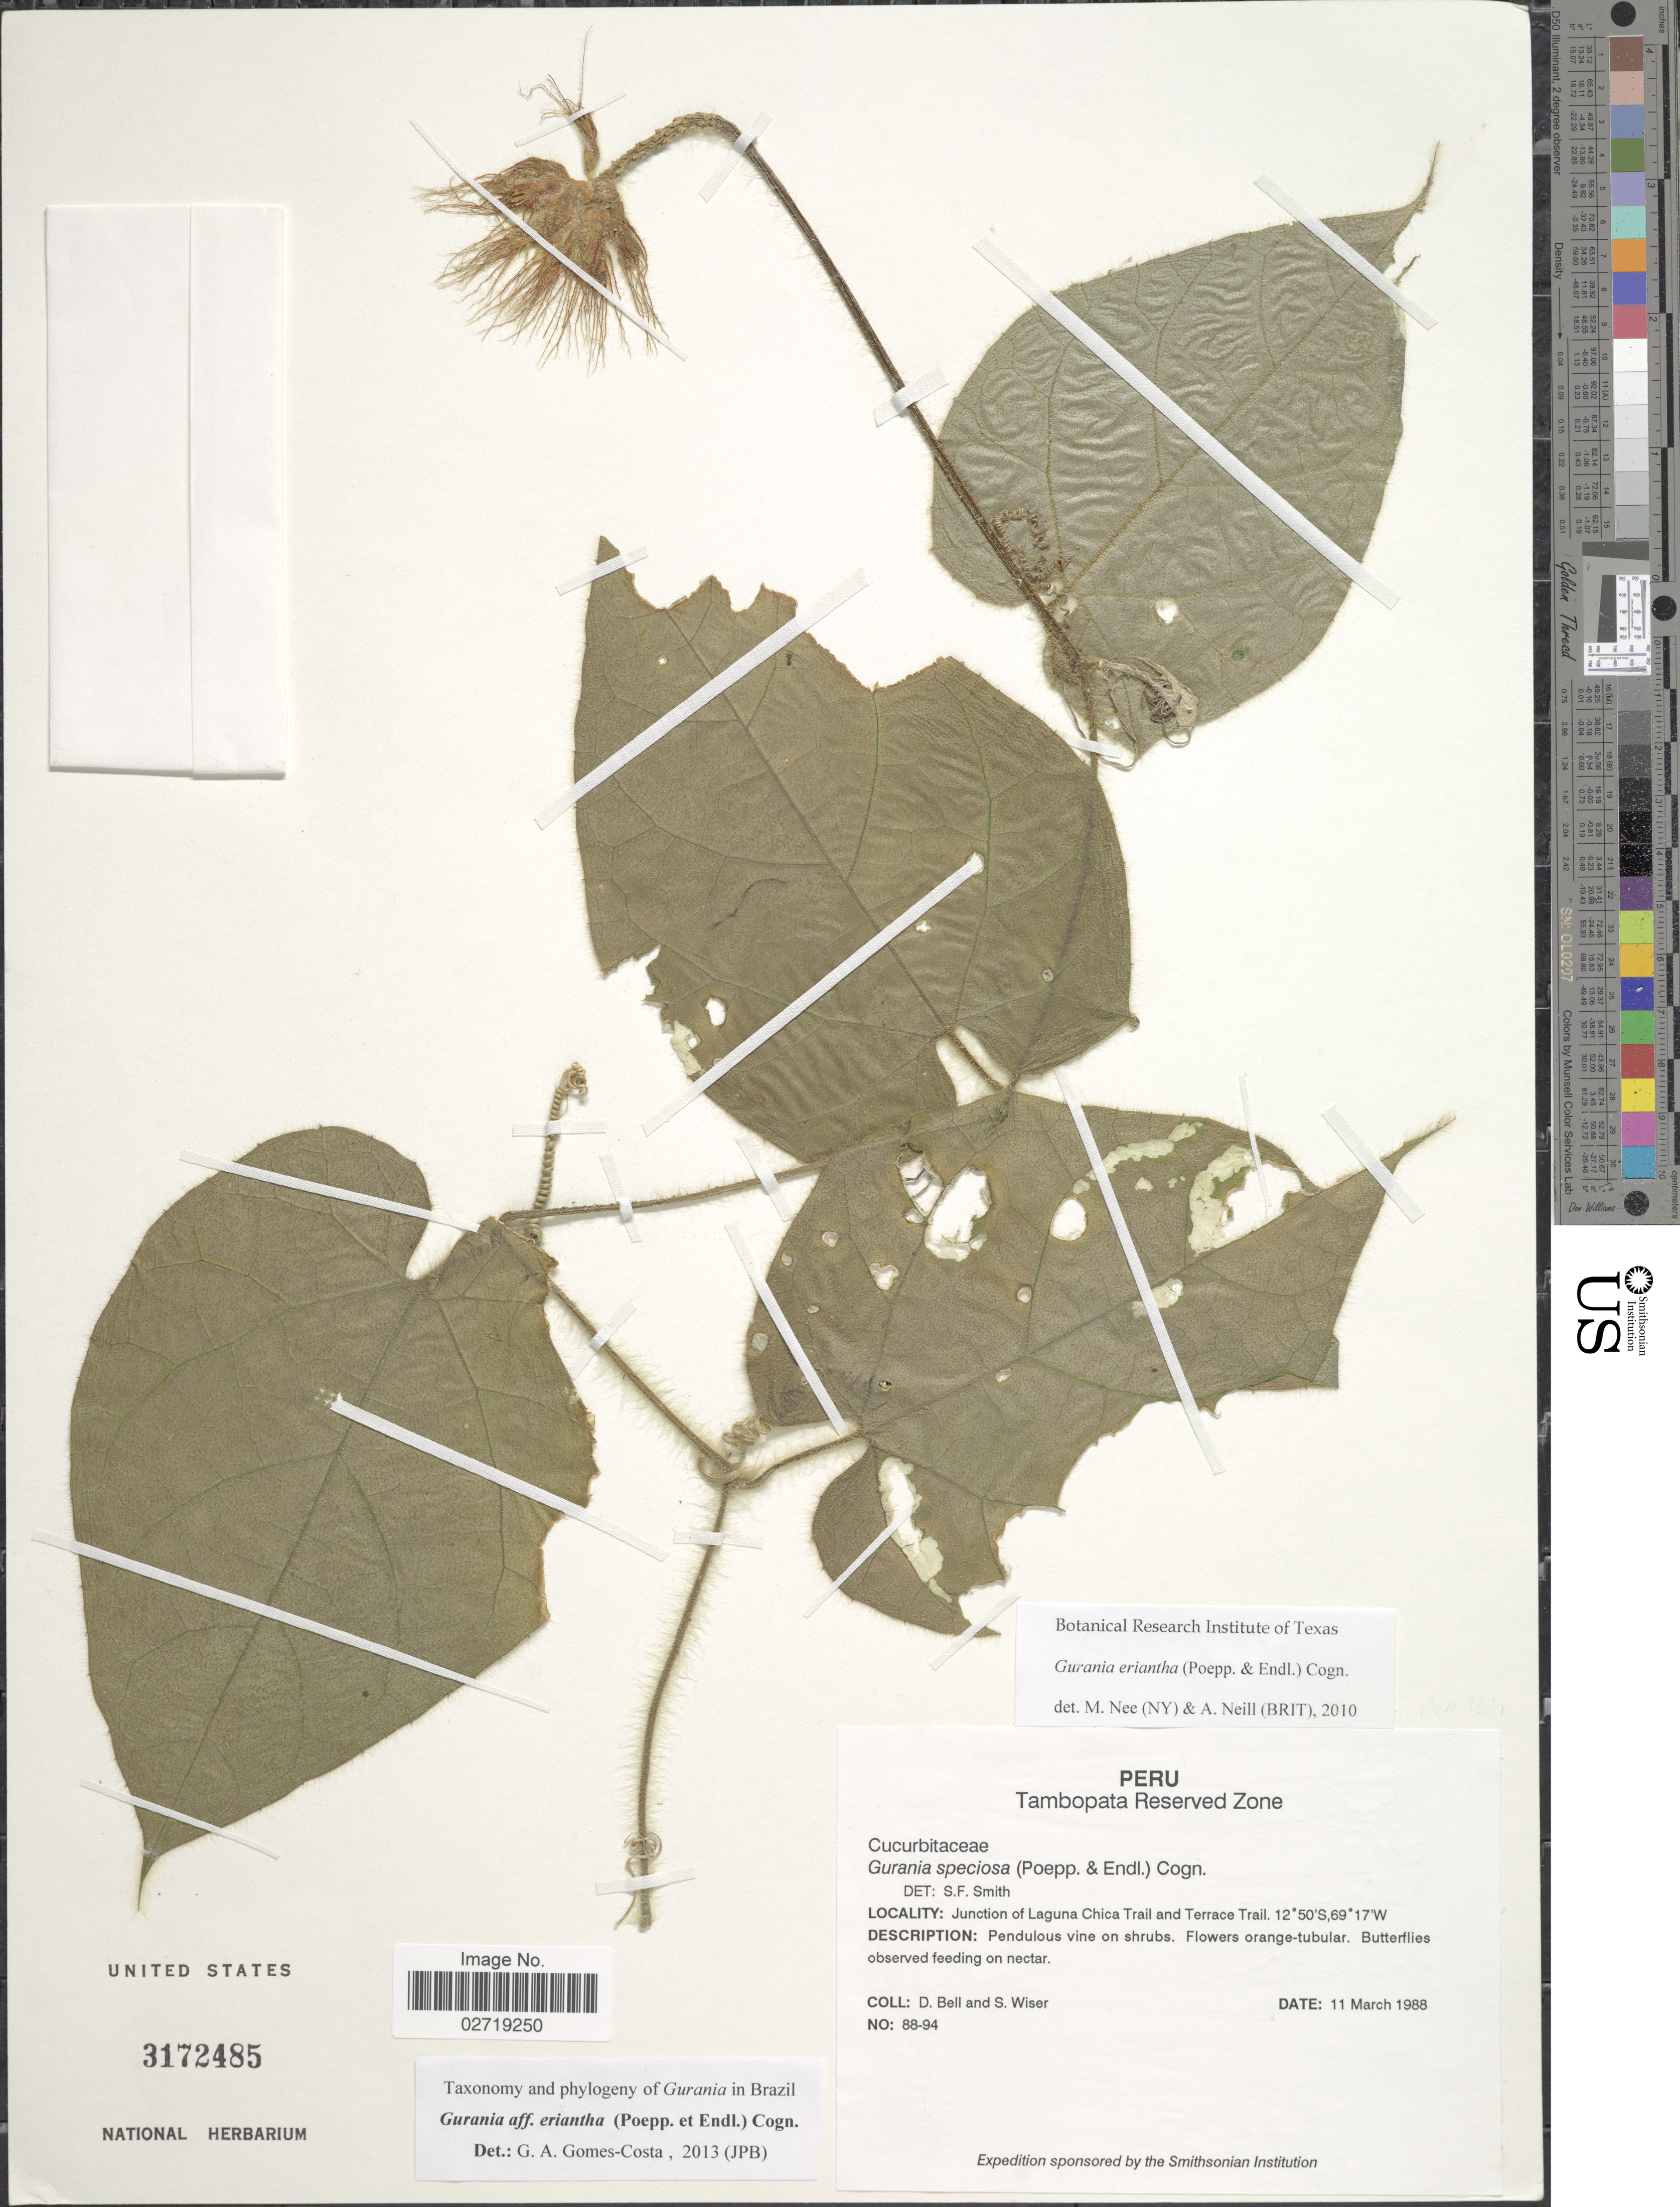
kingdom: Plantae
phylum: Tracheophyta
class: Magnoliopsida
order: Cucurbitales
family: Cucurbitaceae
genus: Gurania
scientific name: Gurania eriantha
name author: (Poepp. & Endl.) Cogn.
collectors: D. A. Bell & S. Wiser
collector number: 88-94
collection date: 1988-03-11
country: Peru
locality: Tambopata Reserved Zone. Junction of Laguna Chica Trail and Terrace Trail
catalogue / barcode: US 3172485